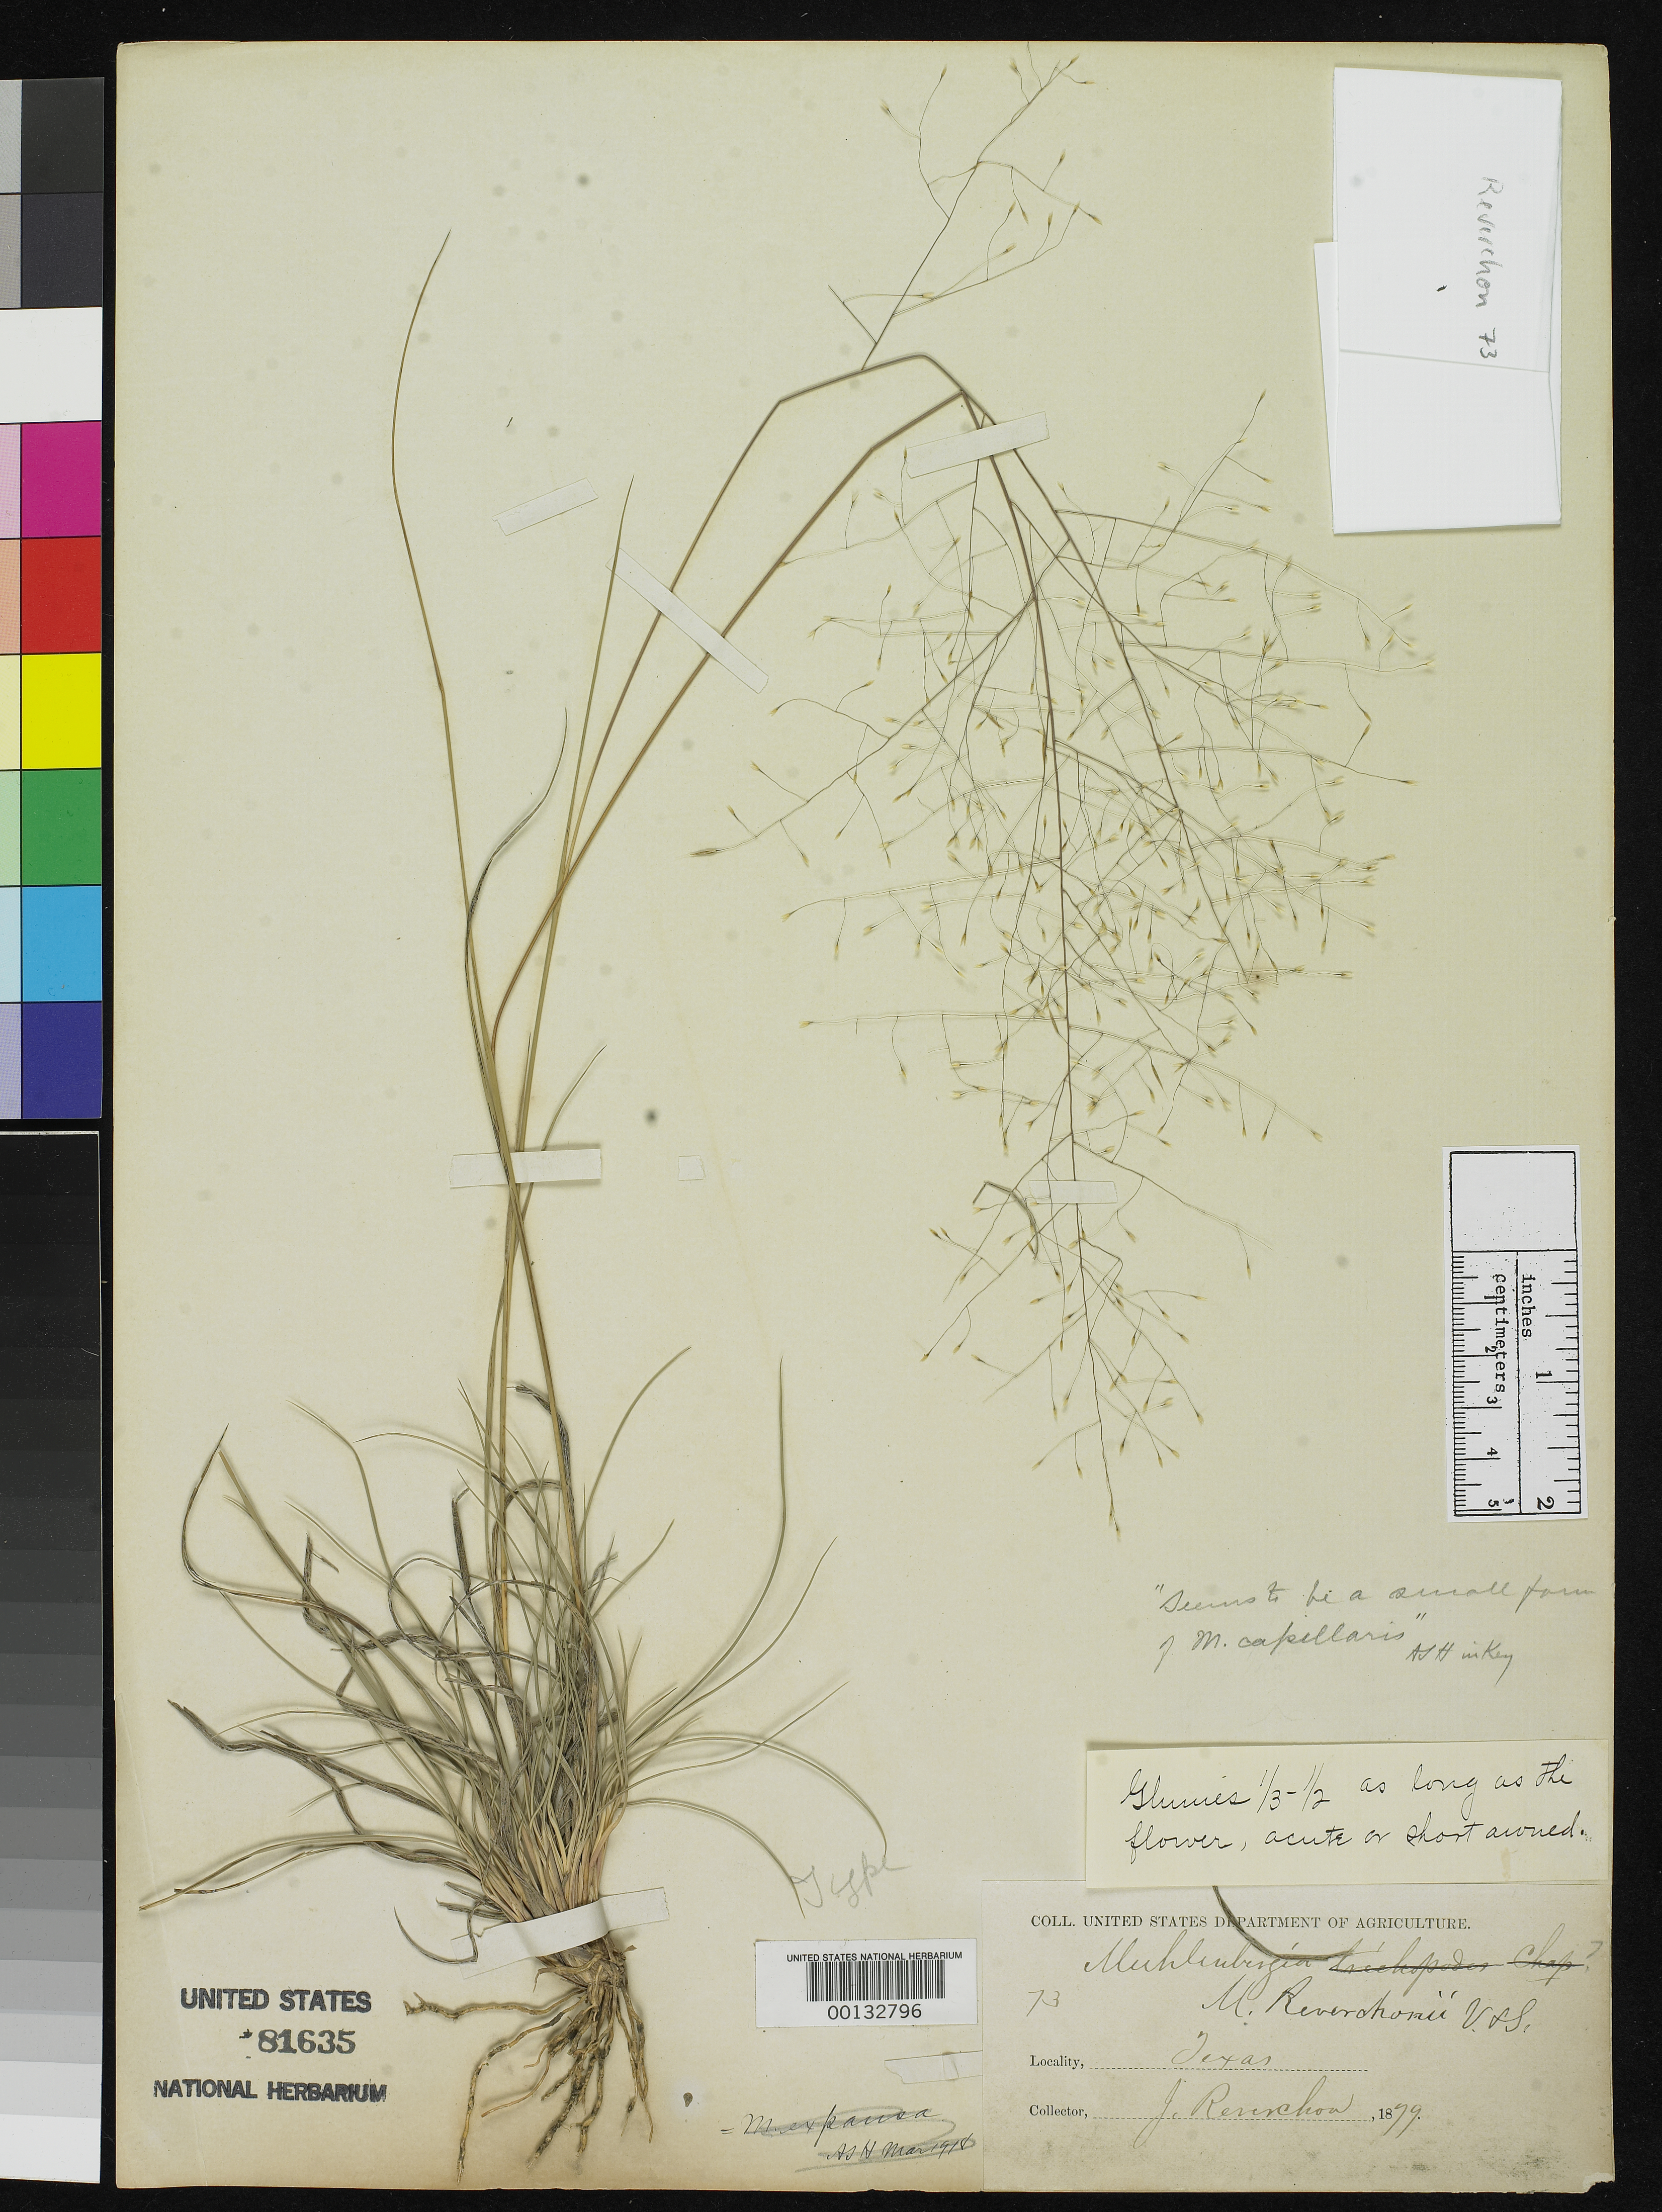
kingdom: Plantae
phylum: Tracheophyta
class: Liliopsida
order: Poales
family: Poaceae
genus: Muhlenbergia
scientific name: Muhlenbergia reverchonii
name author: Vasey & Scribn.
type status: Holotype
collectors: J. Reverchon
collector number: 73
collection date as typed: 1879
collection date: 1879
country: United States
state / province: Texas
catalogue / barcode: US 81635